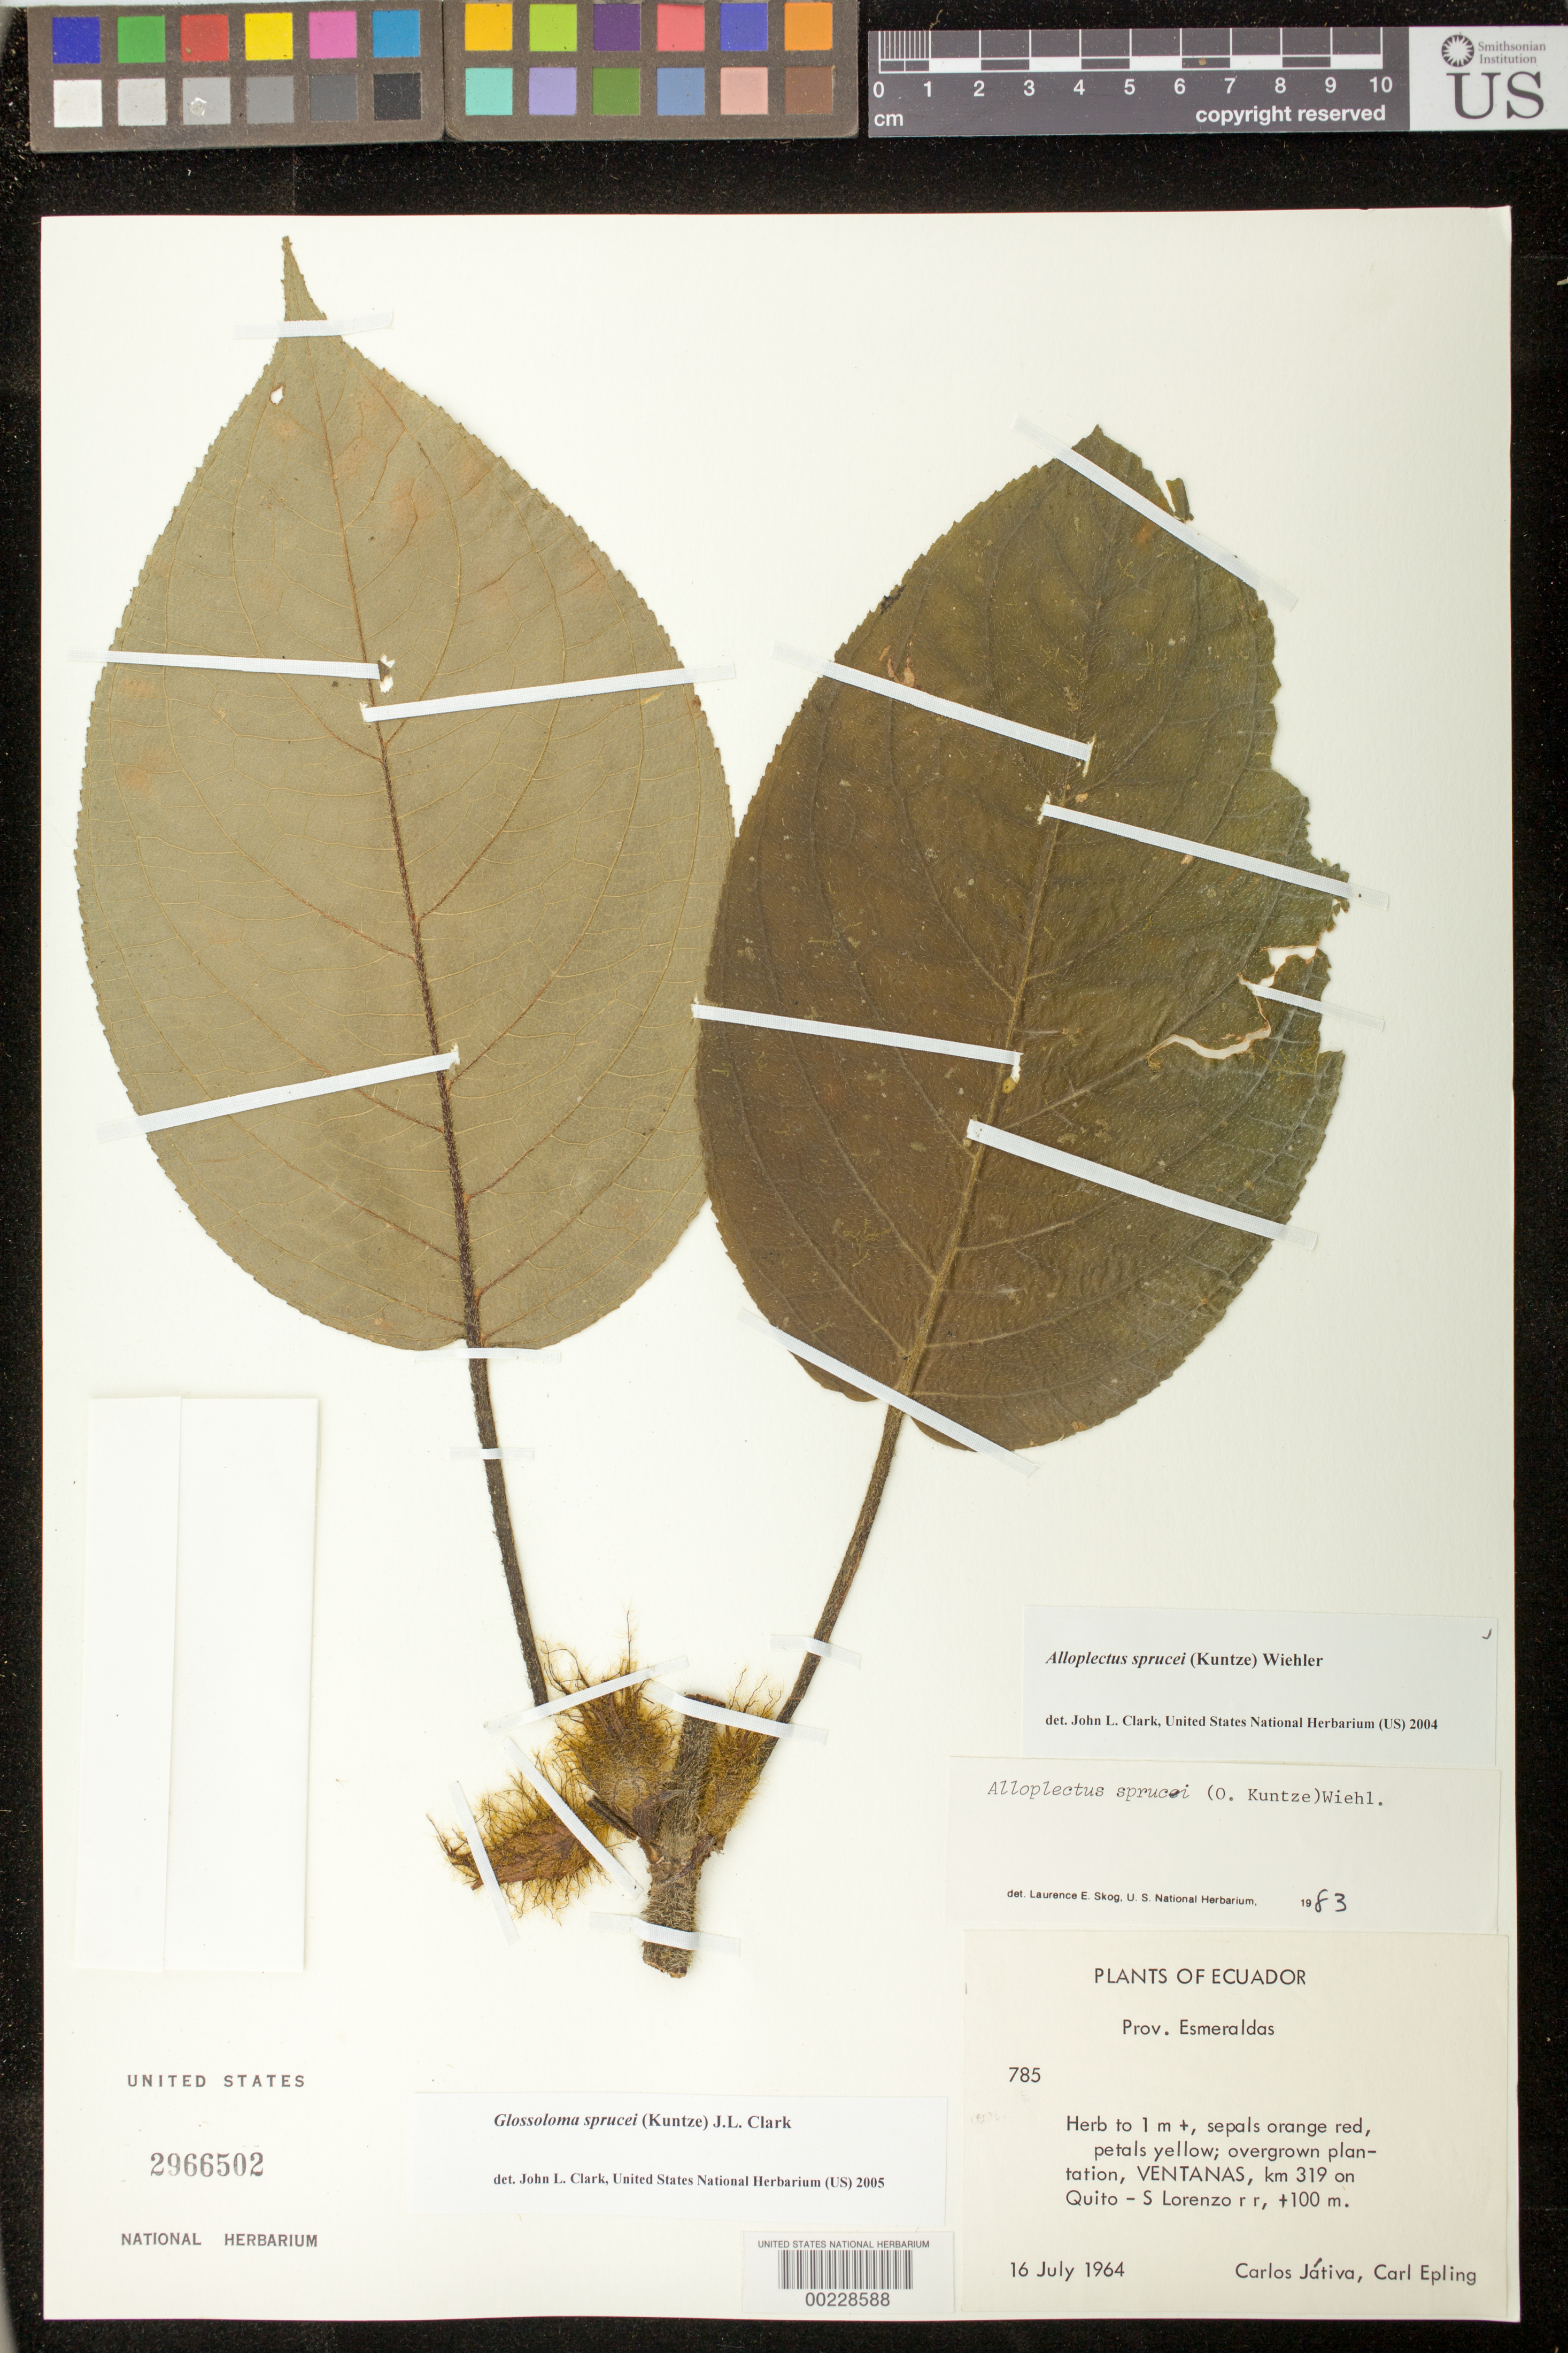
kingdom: Plantae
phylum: Tracheophyta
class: Magnoliopsida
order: Lamiales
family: Gesneriaceae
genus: Glossoloma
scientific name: Glossoloma sprucei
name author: (Kuntze) J.L. Clark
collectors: C. D. Játiva & C. C. Epling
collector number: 785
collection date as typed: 16 Jul 1964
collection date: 1964-07-16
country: Ecuador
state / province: Esmeraldas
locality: Ventanas, km 319 on Quito - S Lorenzo R R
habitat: Overgrown plantation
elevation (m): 100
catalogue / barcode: US 2966502